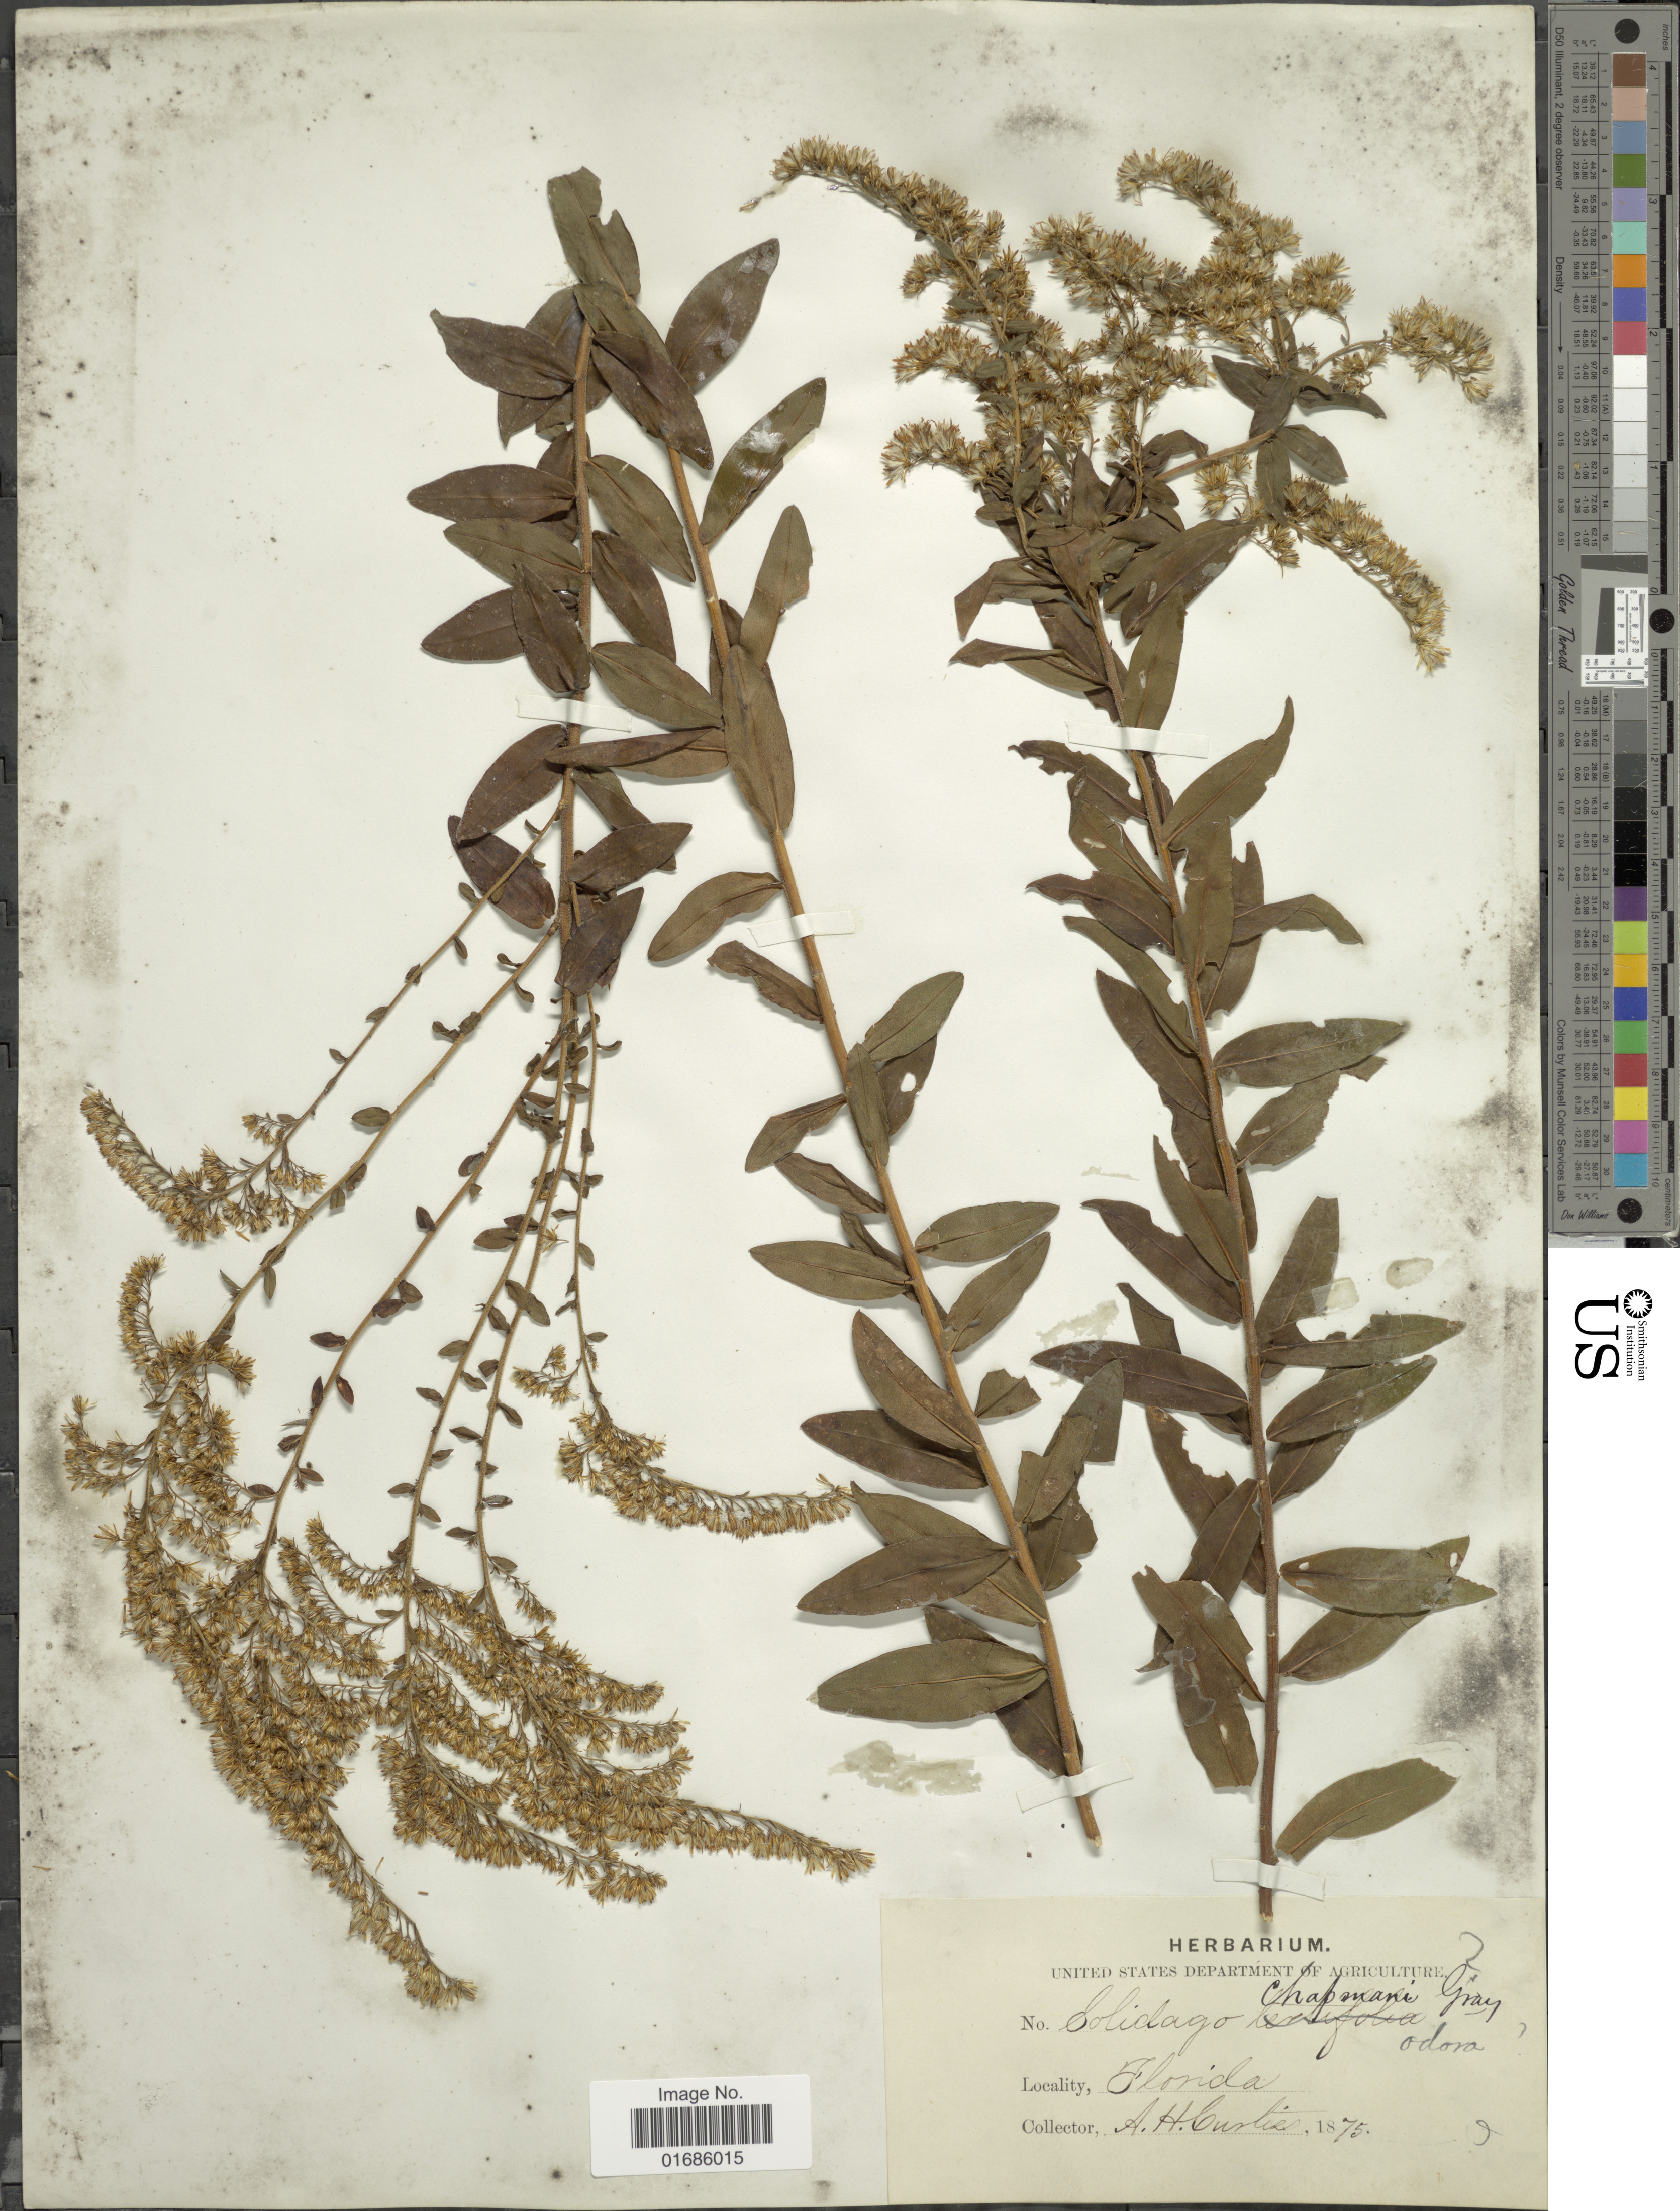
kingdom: Plantae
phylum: Tracheophyta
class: Magnoliopsida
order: Asterales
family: Asteraceae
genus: Solidago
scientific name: Solidago chapmanii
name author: Torr. & A. Gray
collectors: A. H. Curtiss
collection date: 1875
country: United States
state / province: Florida